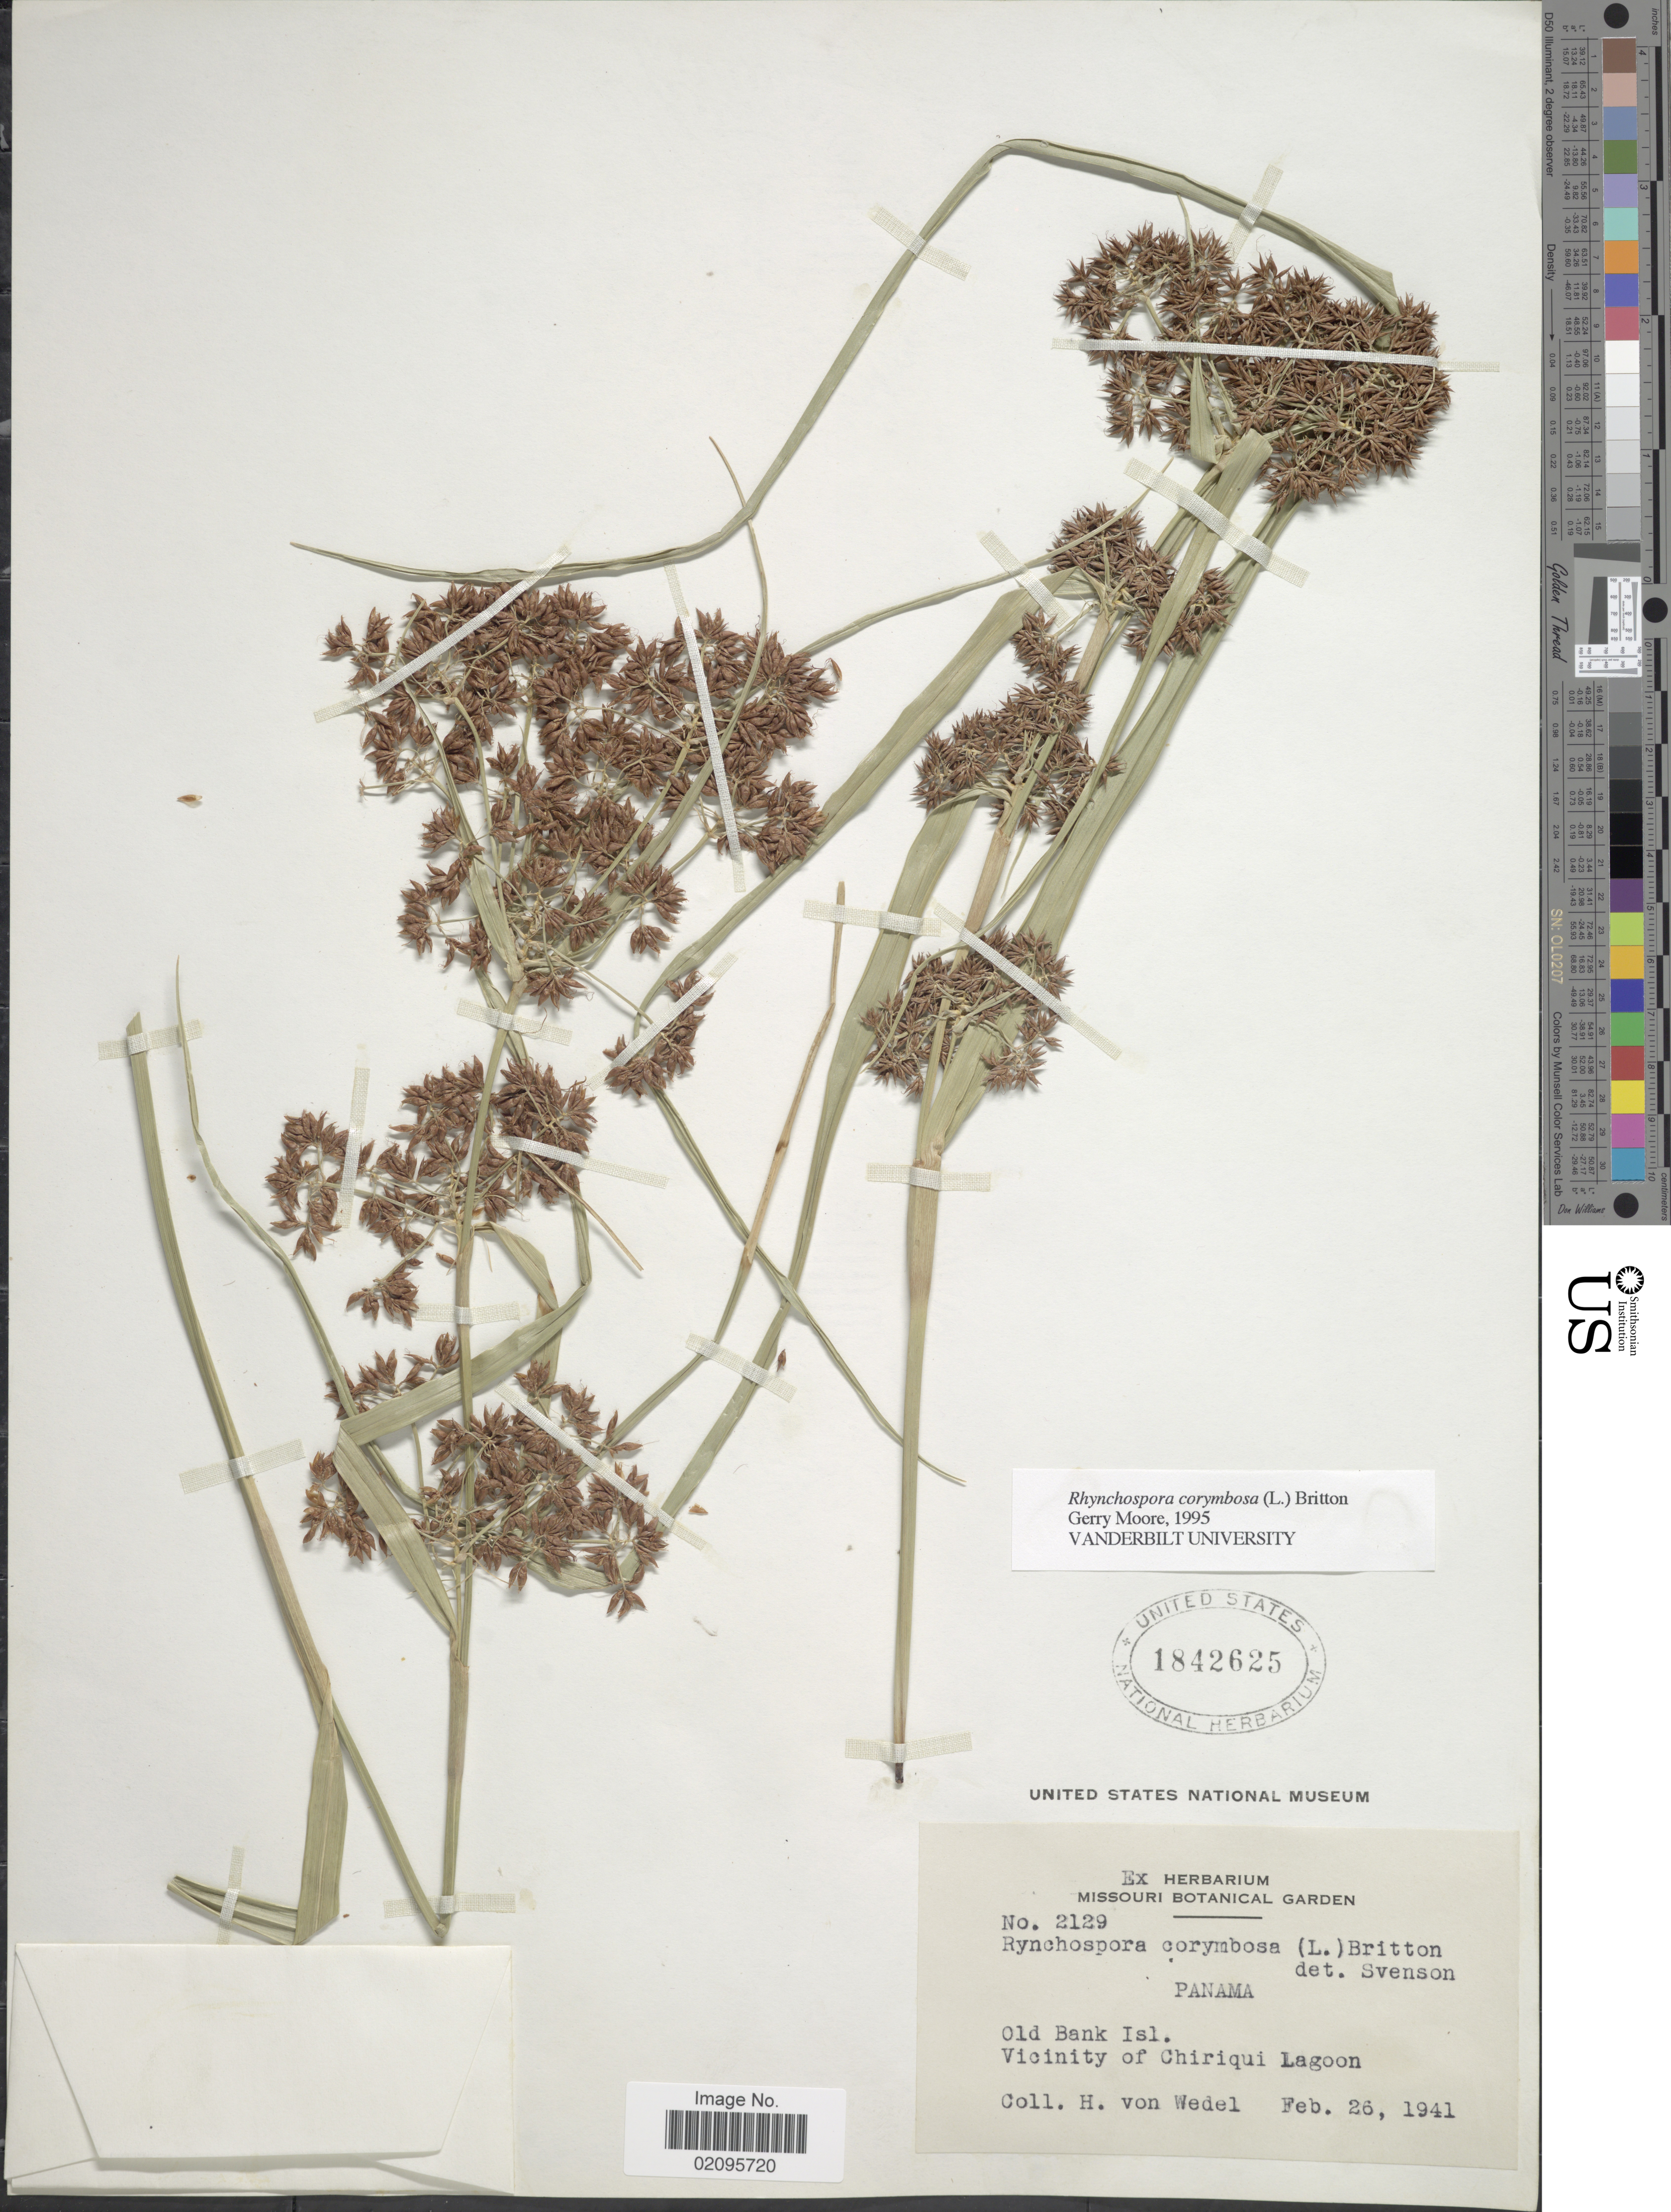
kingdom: Plantae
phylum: Tracheophyta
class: Liliopsida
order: Poales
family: Cyperaceae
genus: Rhynchospora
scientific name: Rhynchospora corymbosa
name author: (L.) Britton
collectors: H. von Wedel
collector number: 2129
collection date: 1941-02-26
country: Panama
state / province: Chiriqui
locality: Old Bank Isl., Vicinity of Chiriqui Lagoon.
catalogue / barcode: US 1842625